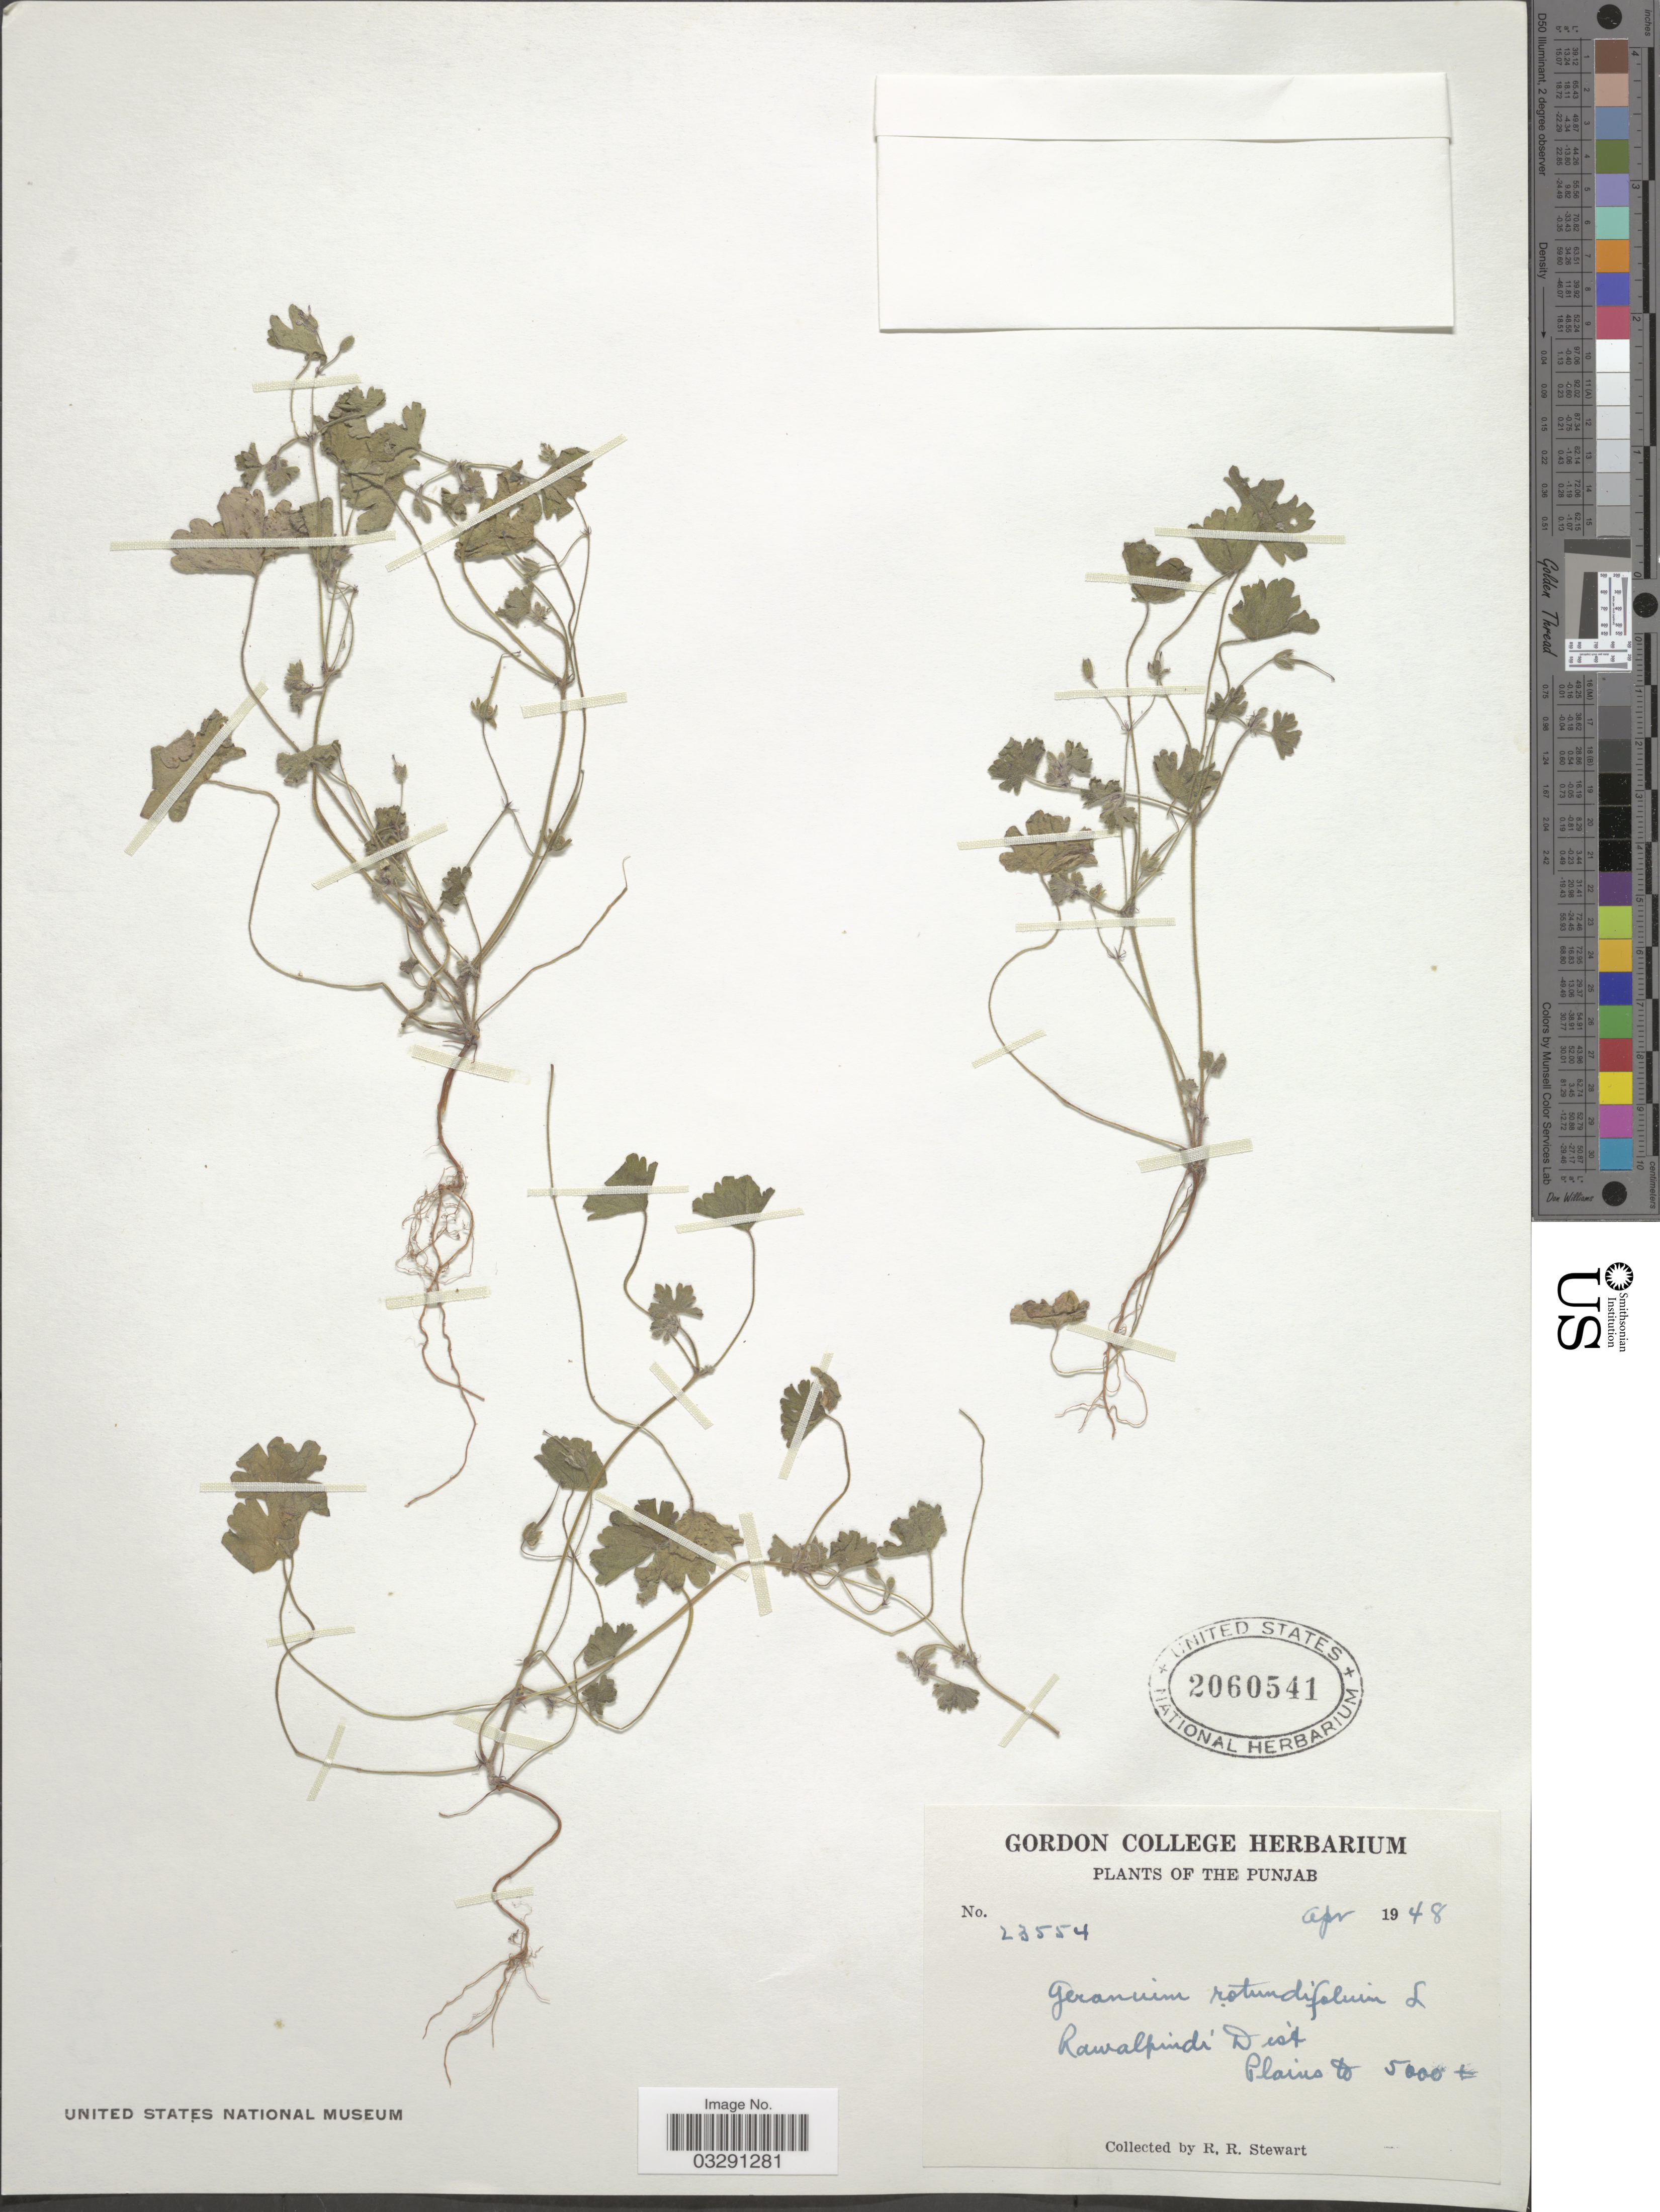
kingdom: Plantae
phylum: Tracheophyta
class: Magnoliopsida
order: Geraniales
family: Geraniaceae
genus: Geranium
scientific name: Geranium rotundifolium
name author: L.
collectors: R. Stewart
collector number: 23554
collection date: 1948-04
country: Pakistan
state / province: Punjab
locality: Rawalpindi Dist.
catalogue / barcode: US 2060541